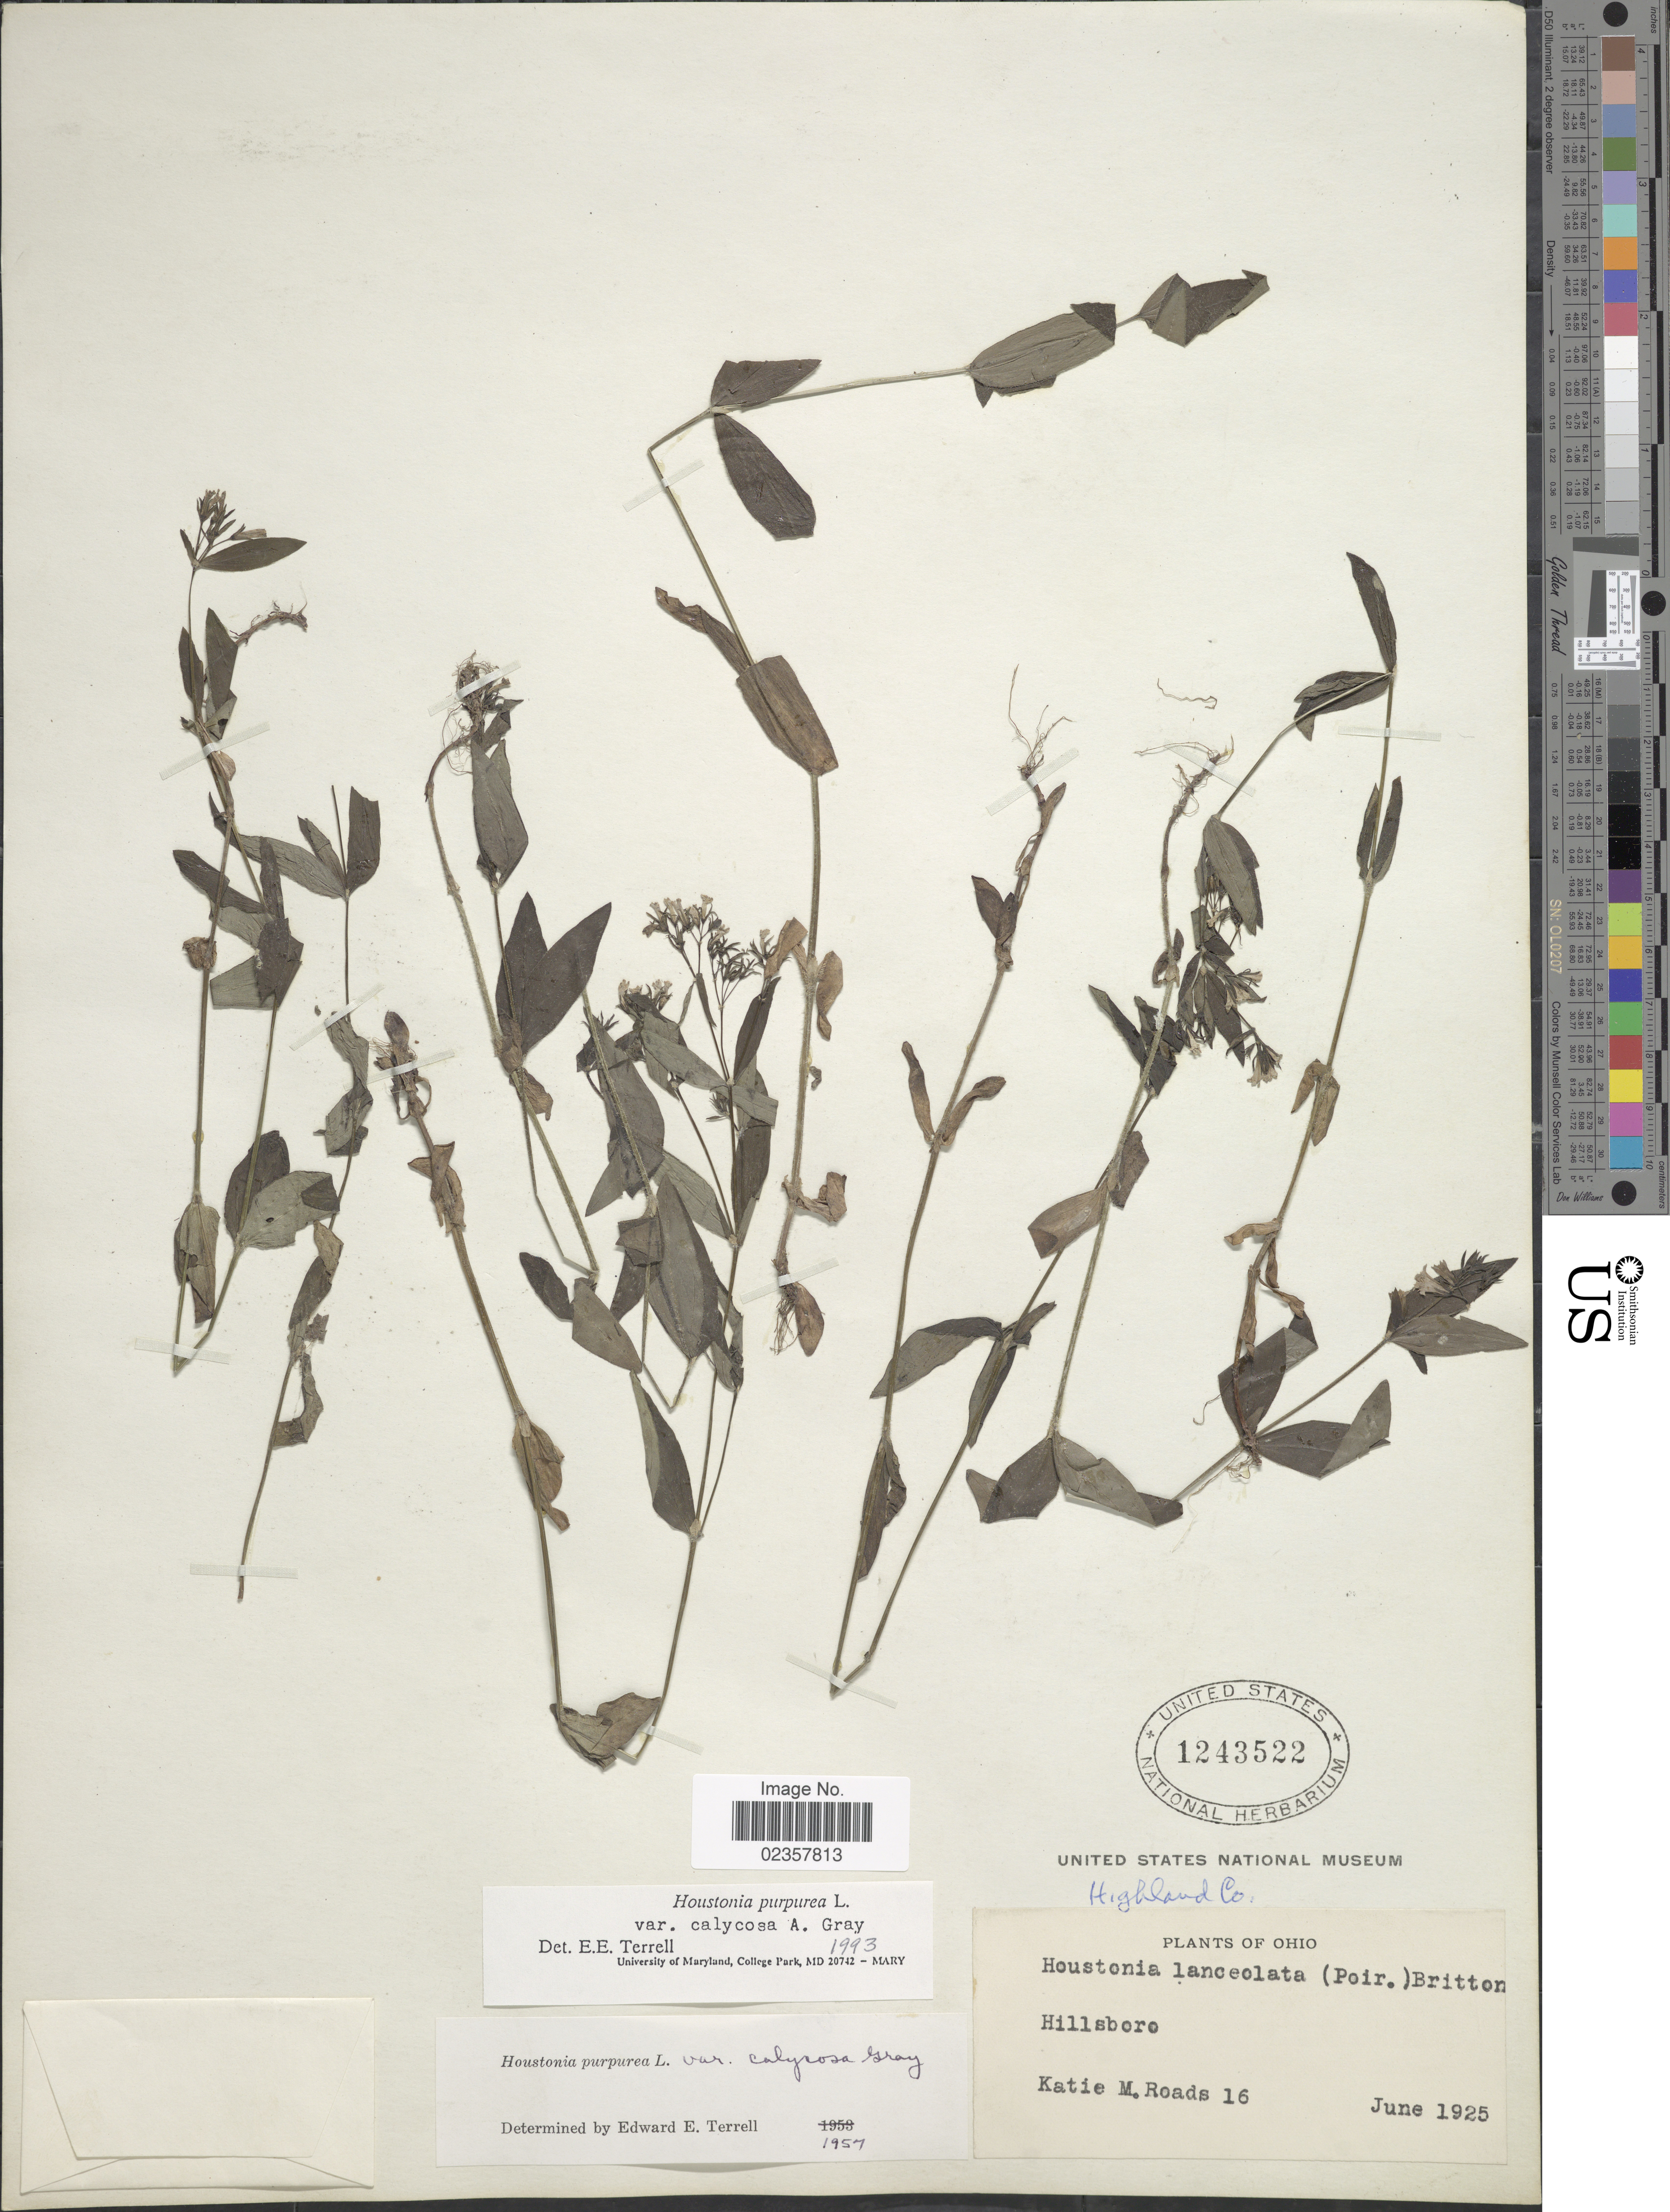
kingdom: Plantae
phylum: Tracheophyta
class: Magnoliopsida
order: Gentianales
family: Rubiaceae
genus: Houstonia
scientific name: Houstonia purpurea var. calycosa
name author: A. Gray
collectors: K. Roads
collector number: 16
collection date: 1925-06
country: United States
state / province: Ohio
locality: Hillsboro.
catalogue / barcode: US 1243522